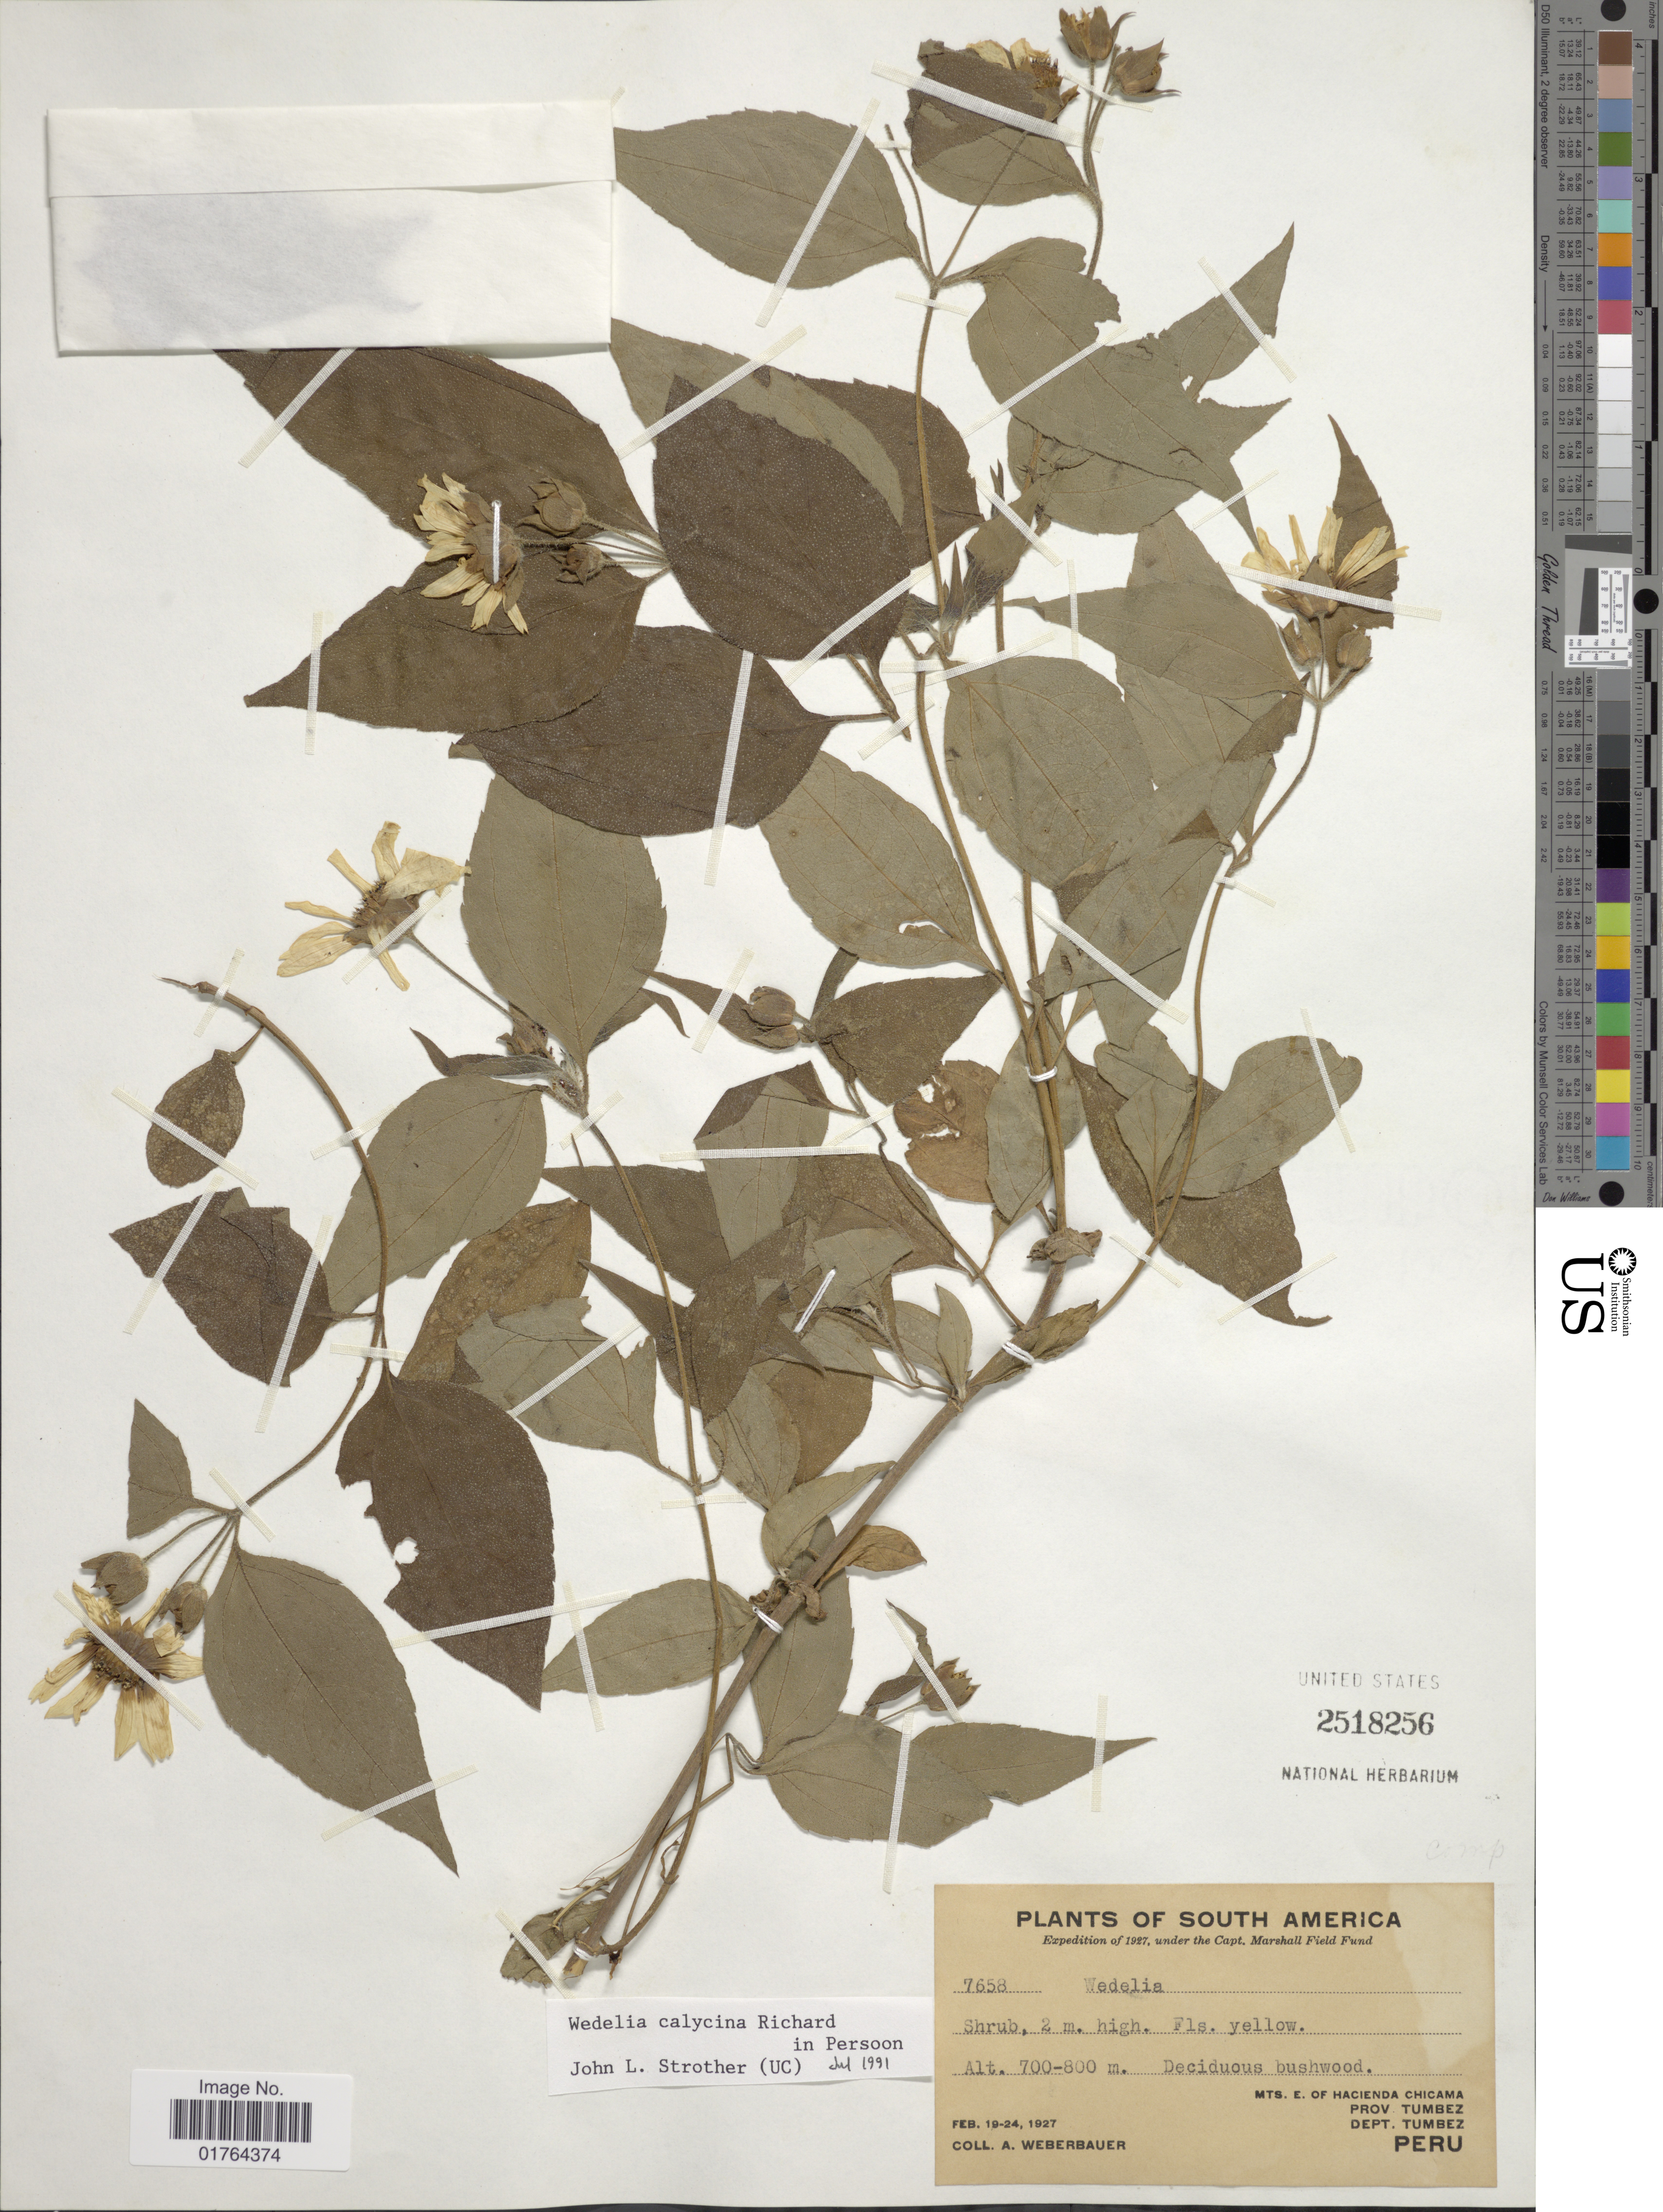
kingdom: Plantae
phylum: Tracheophyta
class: Magnoliopsida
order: Asterales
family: Asteraceae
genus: Wedelia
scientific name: Wedelia calycina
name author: Rich.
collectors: A. Weberbauer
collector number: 7658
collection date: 1927-02-19/1927-02-24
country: Peru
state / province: Tumbes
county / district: Tumbes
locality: Mts. E. of Hacienda Chicama, Prov, Tumbez, Dept. Tumbez, Peru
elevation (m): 700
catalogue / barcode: US 2518256